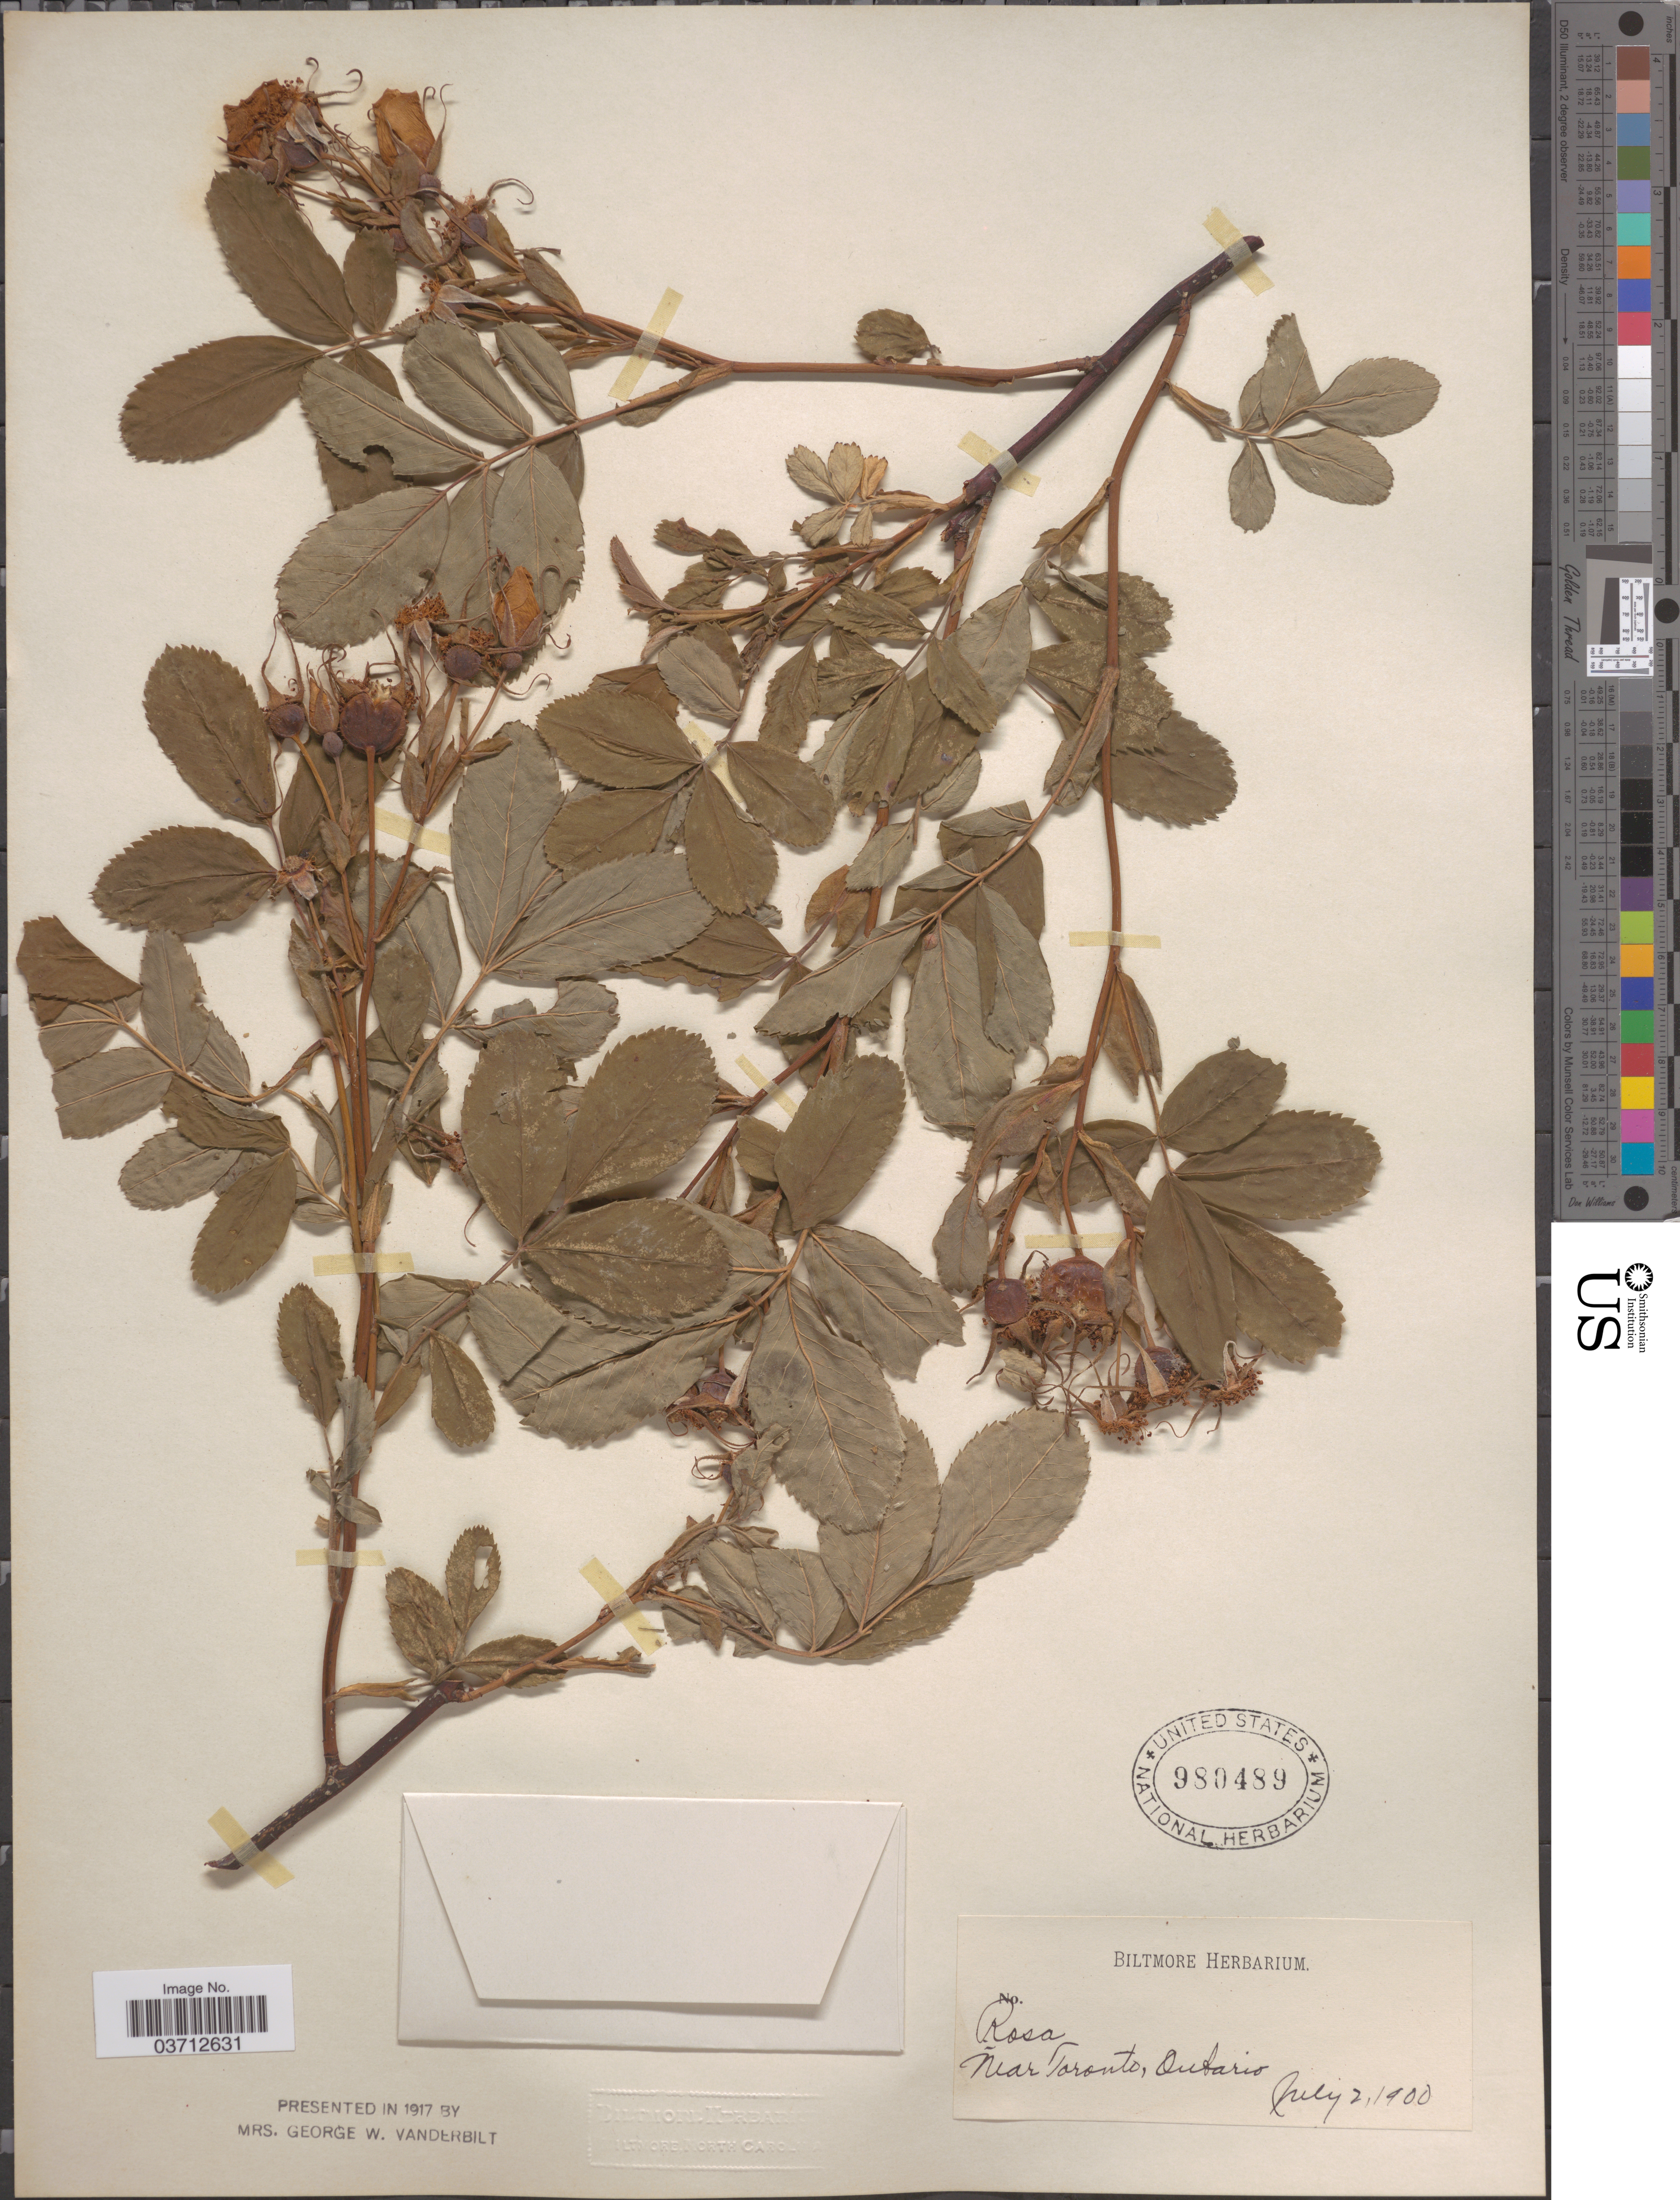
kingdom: Plantae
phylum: Tracheophyta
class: Magnoliopsida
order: Rosales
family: Rosaceae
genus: Rosa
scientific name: Rosa sp.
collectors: ex herb. Biltmore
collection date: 1900-07-02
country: Canada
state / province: Ontario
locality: Near Toronto.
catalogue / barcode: US 980489